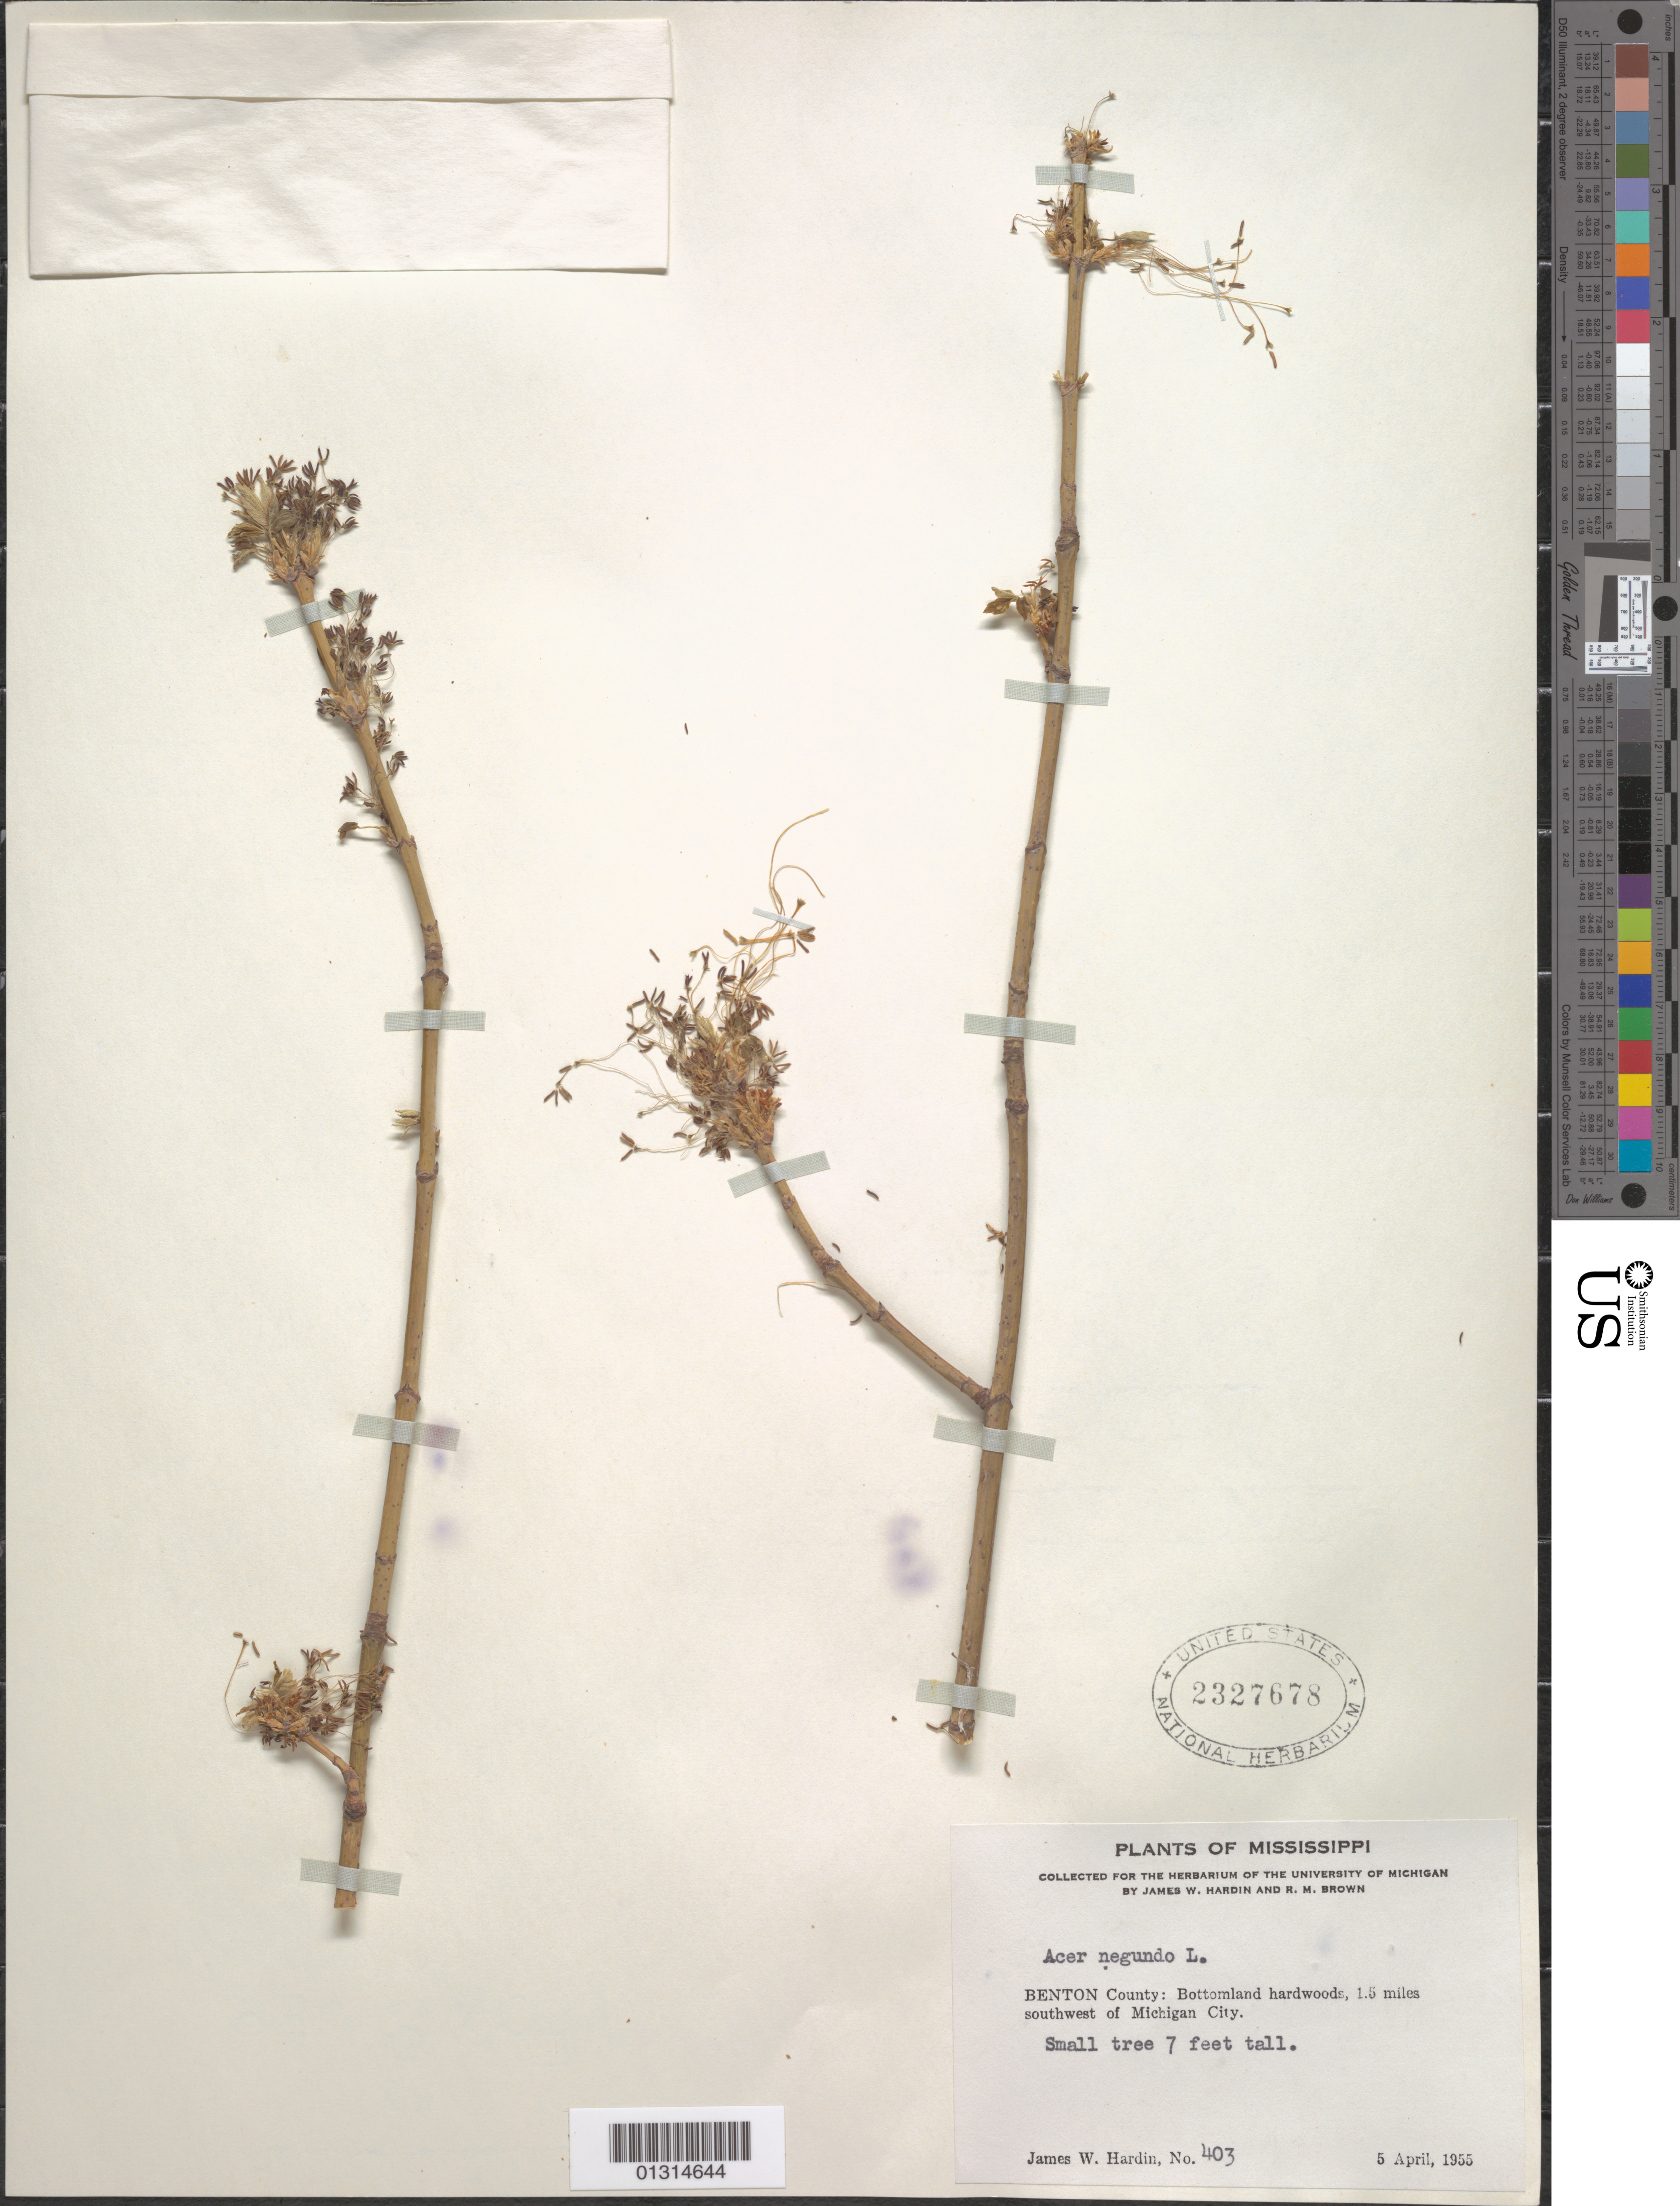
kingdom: Plantae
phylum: Tracheophyta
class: Magnoliopsida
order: Sapindales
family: Sapindaceae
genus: Acer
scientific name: Acer negundo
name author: L.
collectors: J. W. Hardin & R. M. Brown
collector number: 403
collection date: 1955-04-05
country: United States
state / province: Mississippi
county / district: Benton County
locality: Benton County, 1.5 miles SW of Michigan City.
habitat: Bottomland hardwoods.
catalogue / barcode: US 2327678